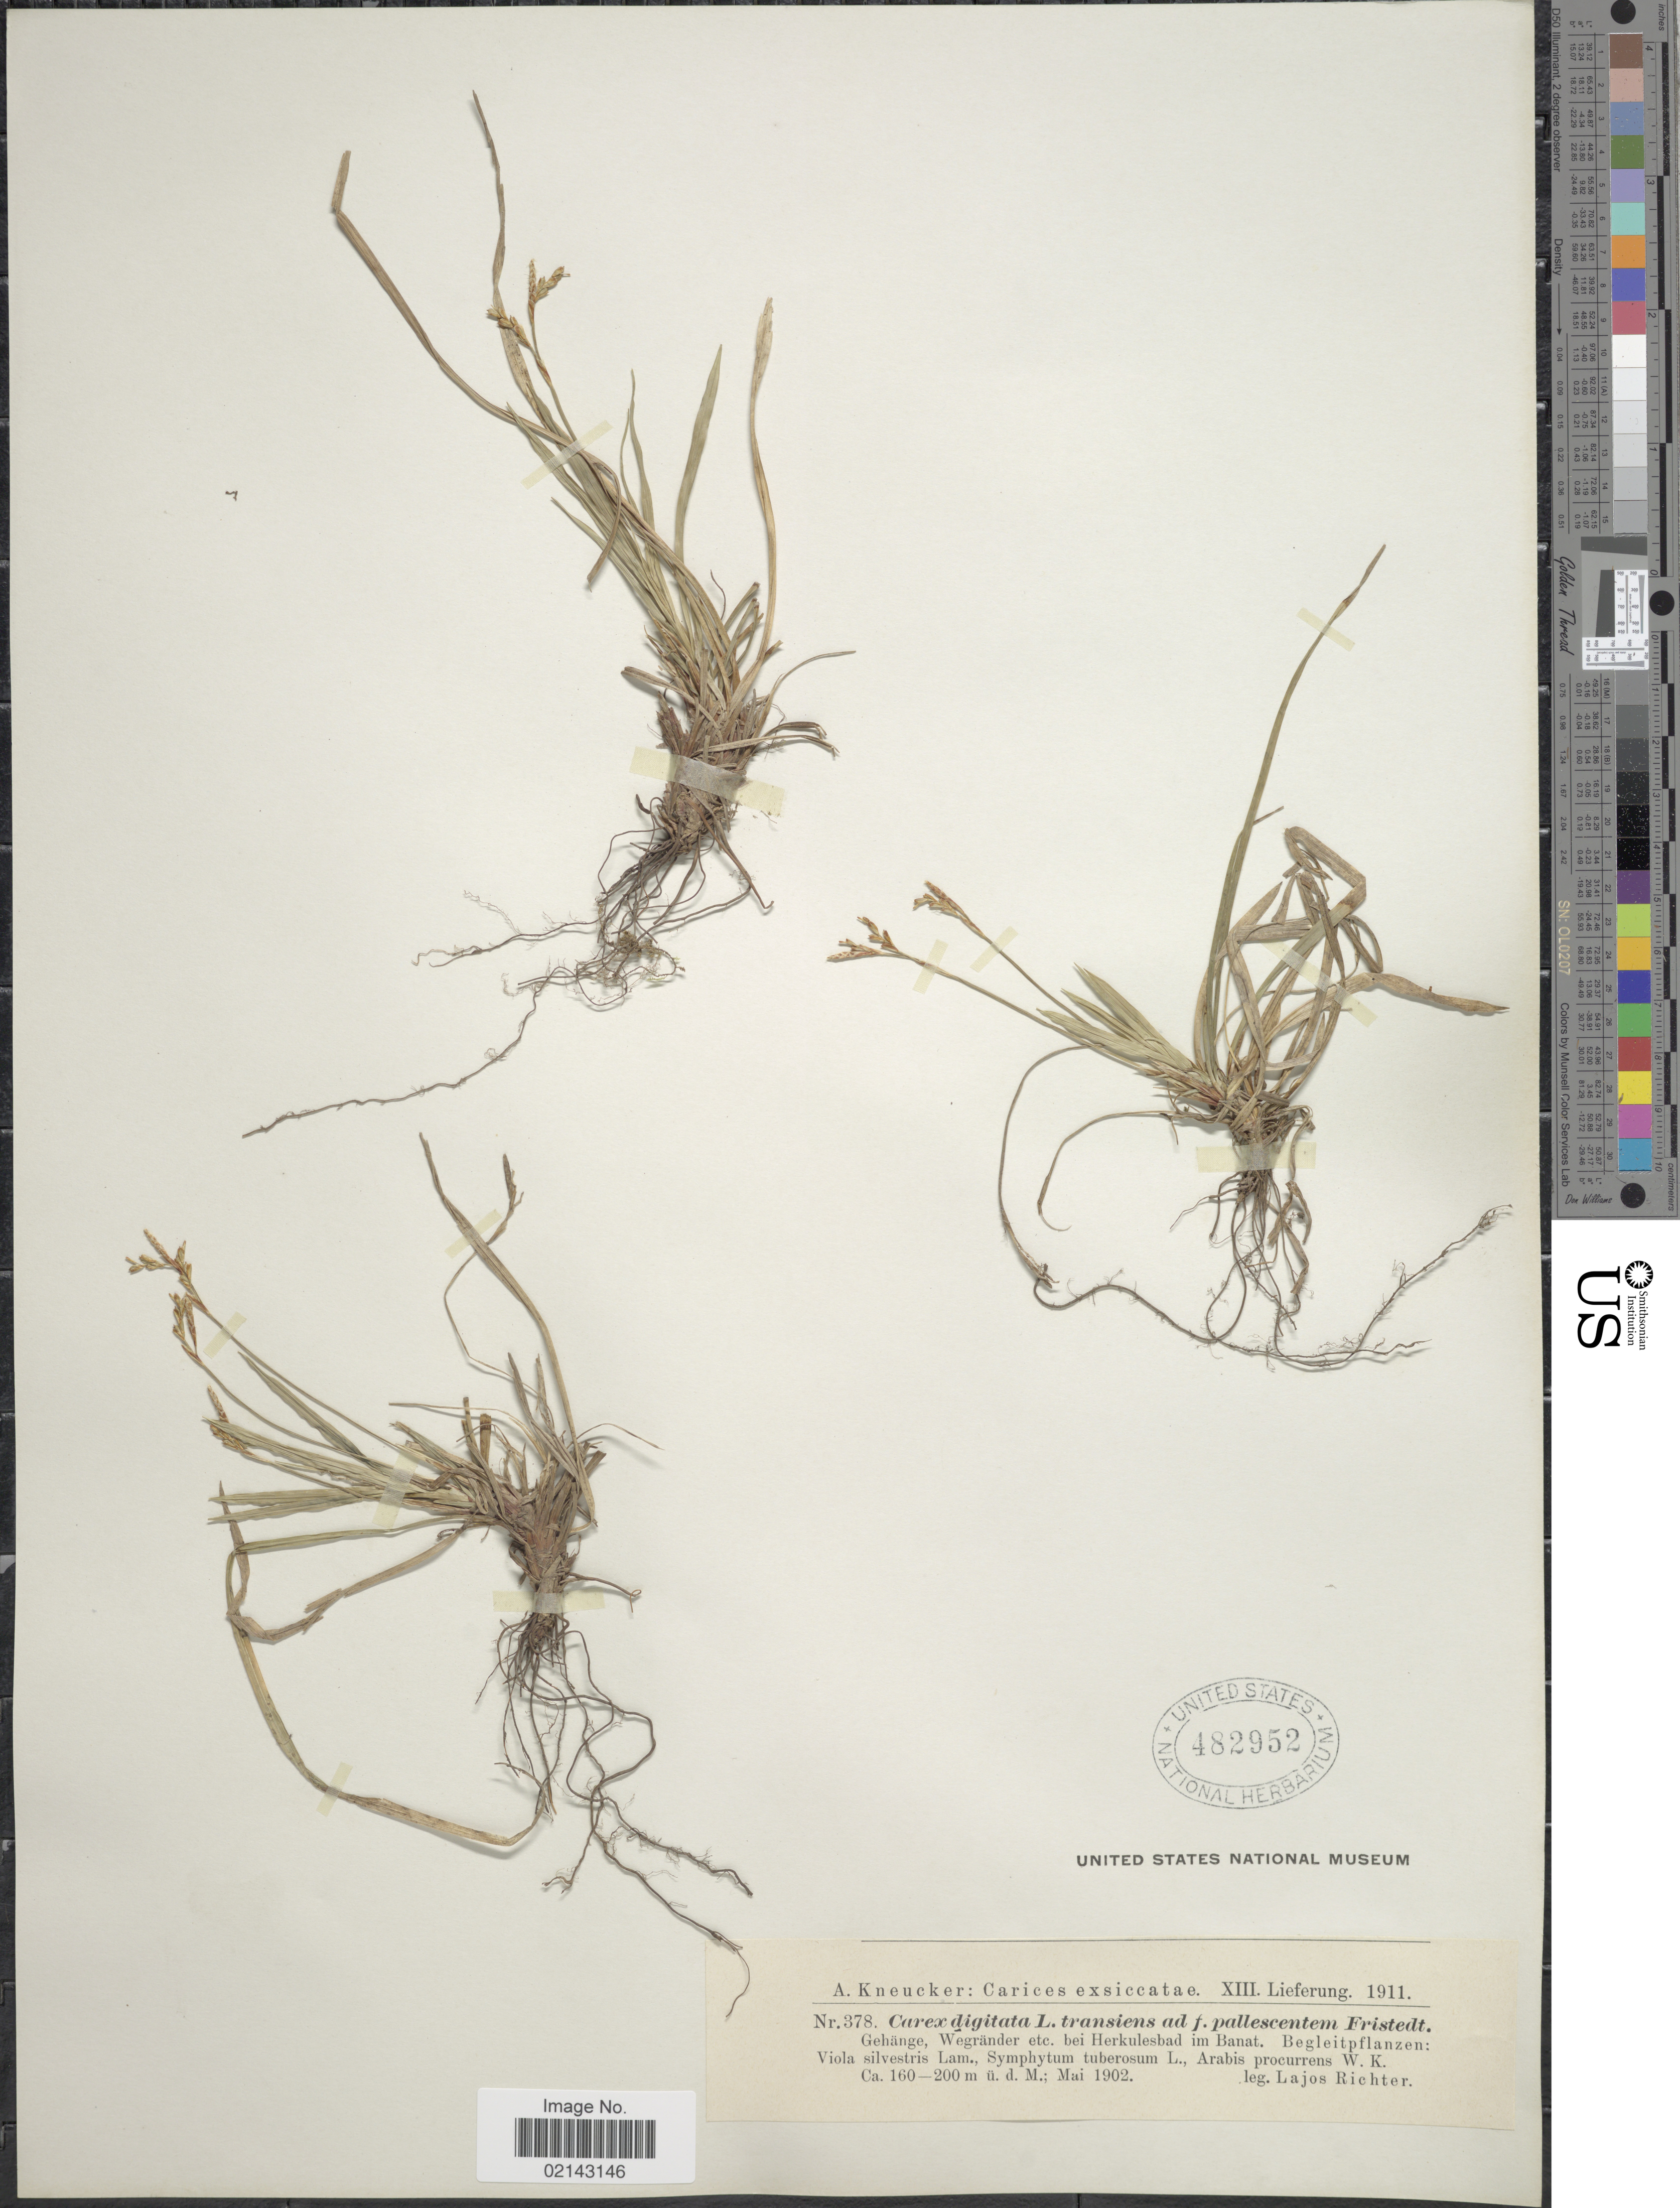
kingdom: Plantae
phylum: Tracheophyta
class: Liliopsida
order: Poales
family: Cyperaceae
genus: Carex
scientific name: Carex digitata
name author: L.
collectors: L. Richter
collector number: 378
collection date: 1902-05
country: Romania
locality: Gehange, Wegrander etc. bei Herkulesbad im Banat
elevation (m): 160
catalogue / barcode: US 482952